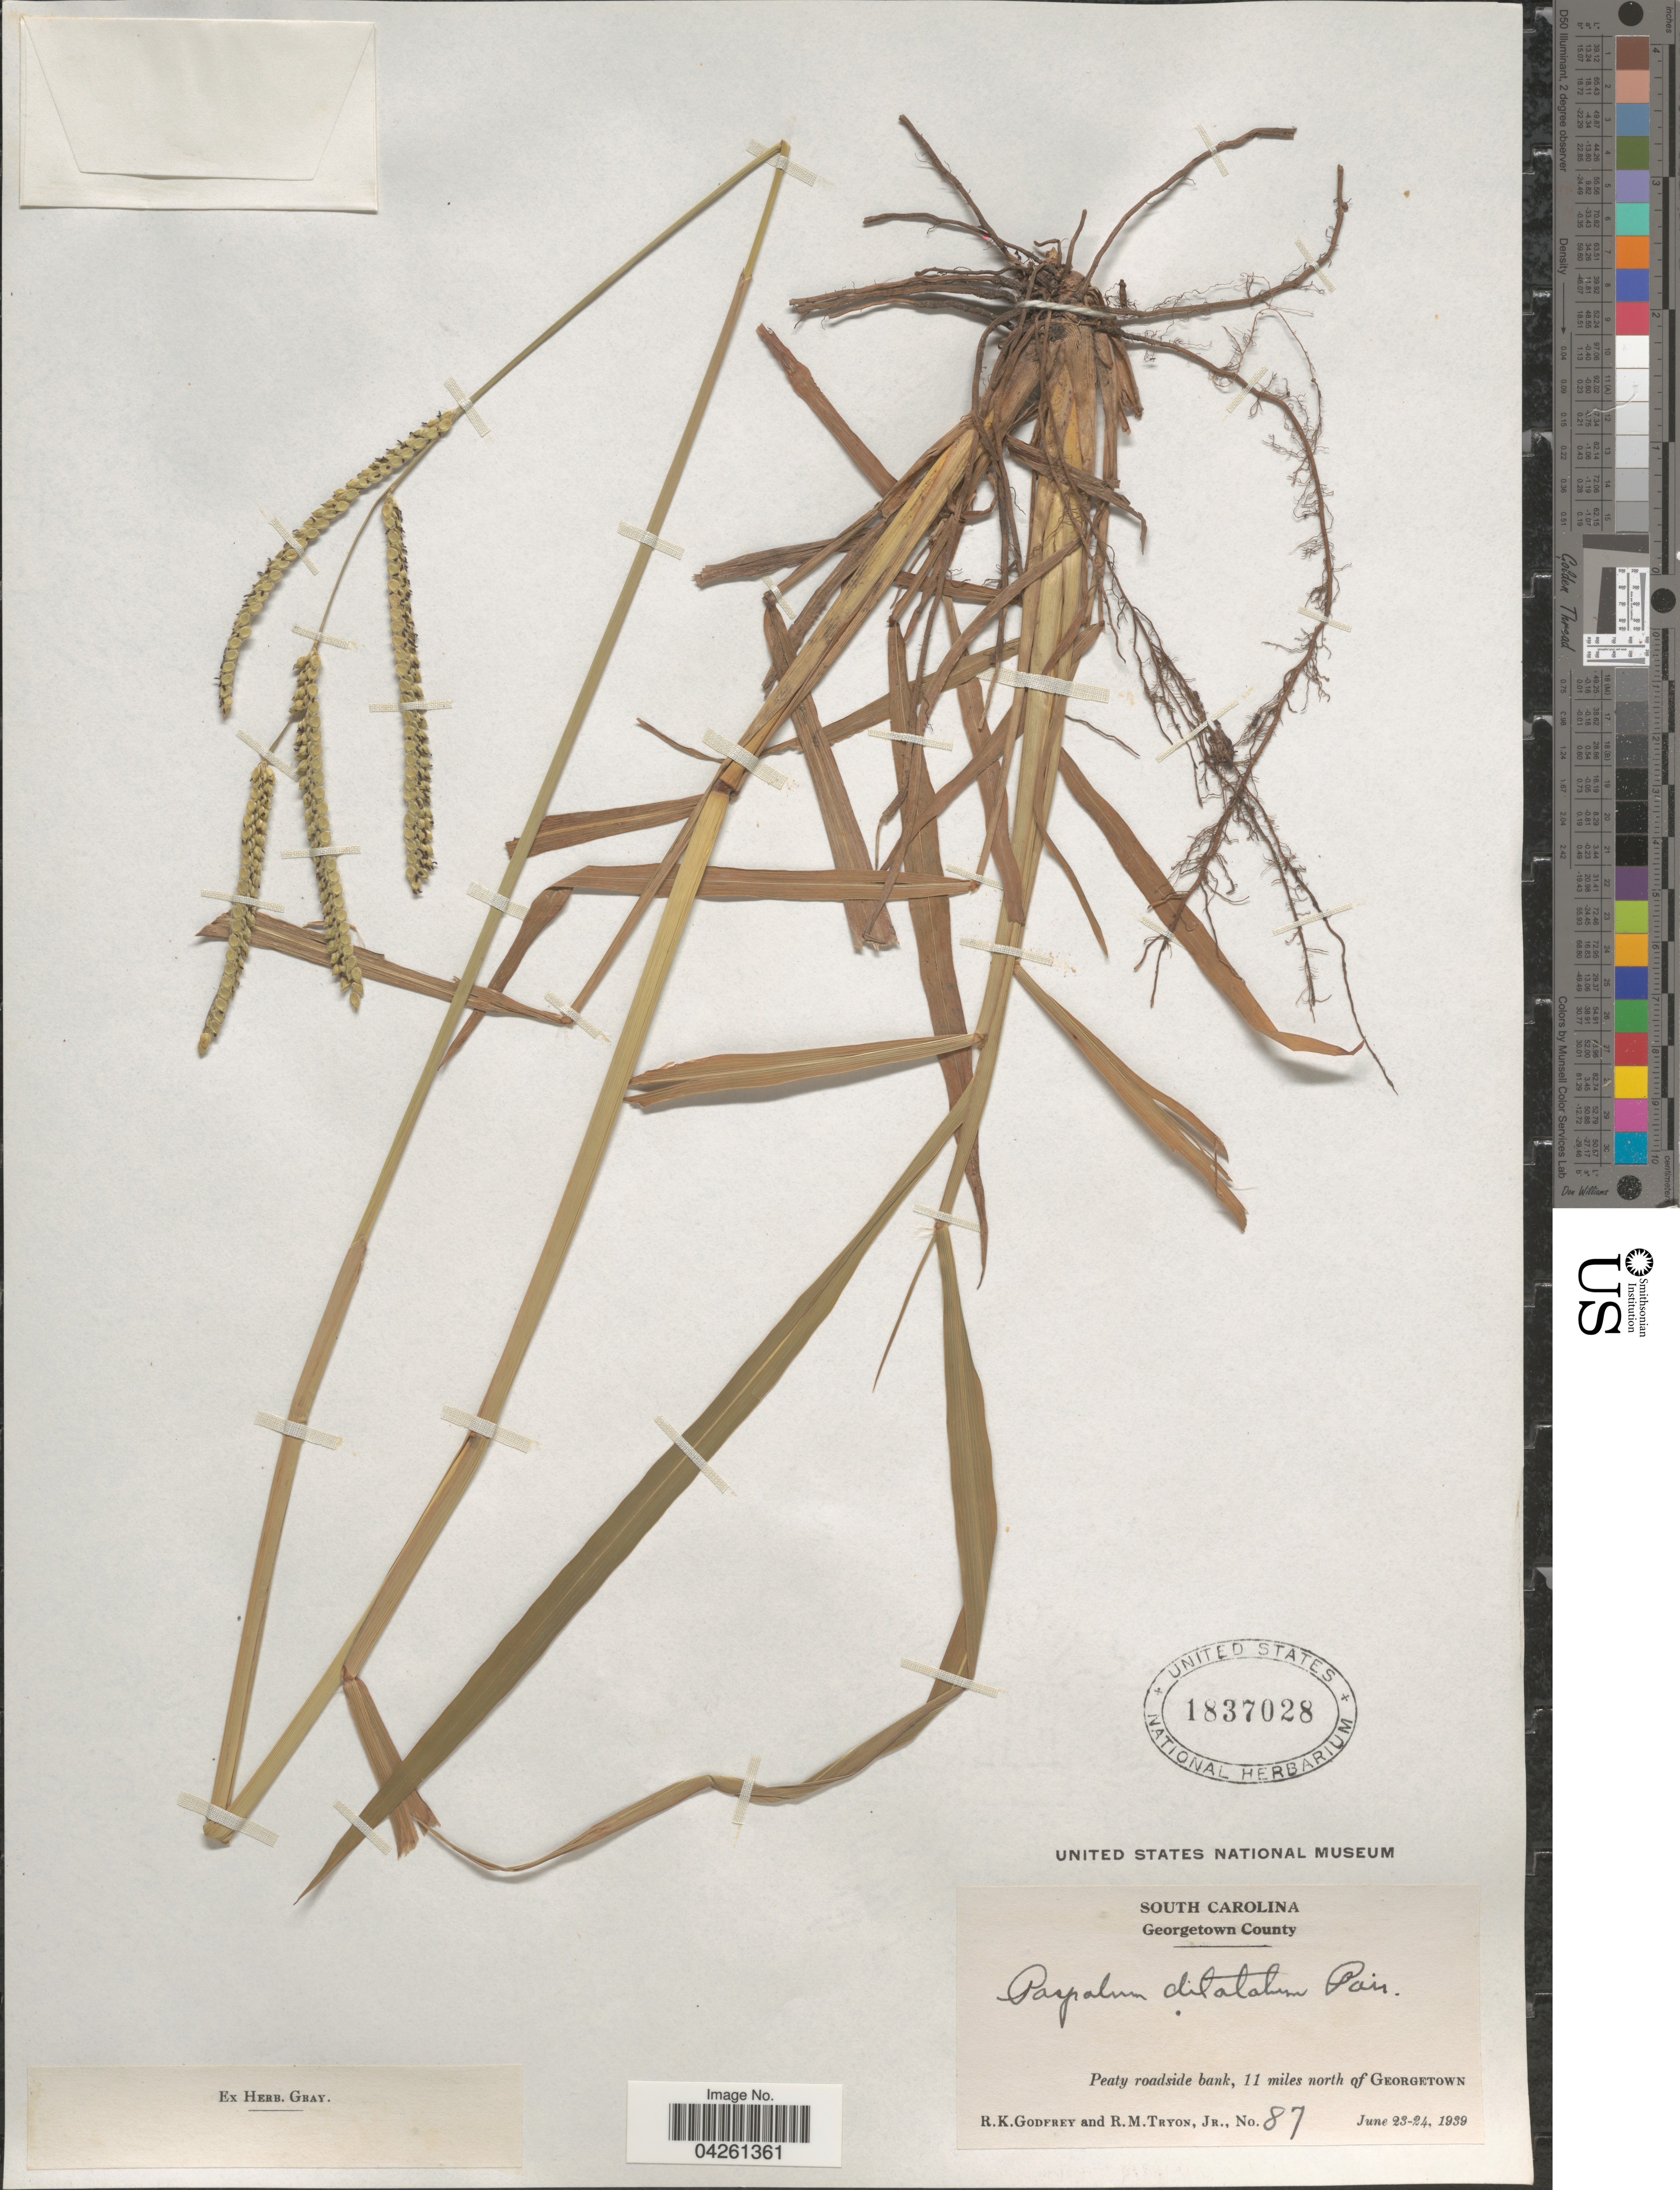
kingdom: Plantae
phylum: Tracheophyta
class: Liliopsida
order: Poales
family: Poaceae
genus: Paspalum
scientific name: Paspalum dilatatum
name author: Poir.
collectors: R. K. Godfrey & R. Tryon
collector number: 87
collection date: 1939-06-23/1939-06-24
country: United States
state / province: South Carolina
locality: Georgetown County. Peaty roadside bank, 11 miles north of Georgetown.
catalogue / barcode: US 1837028